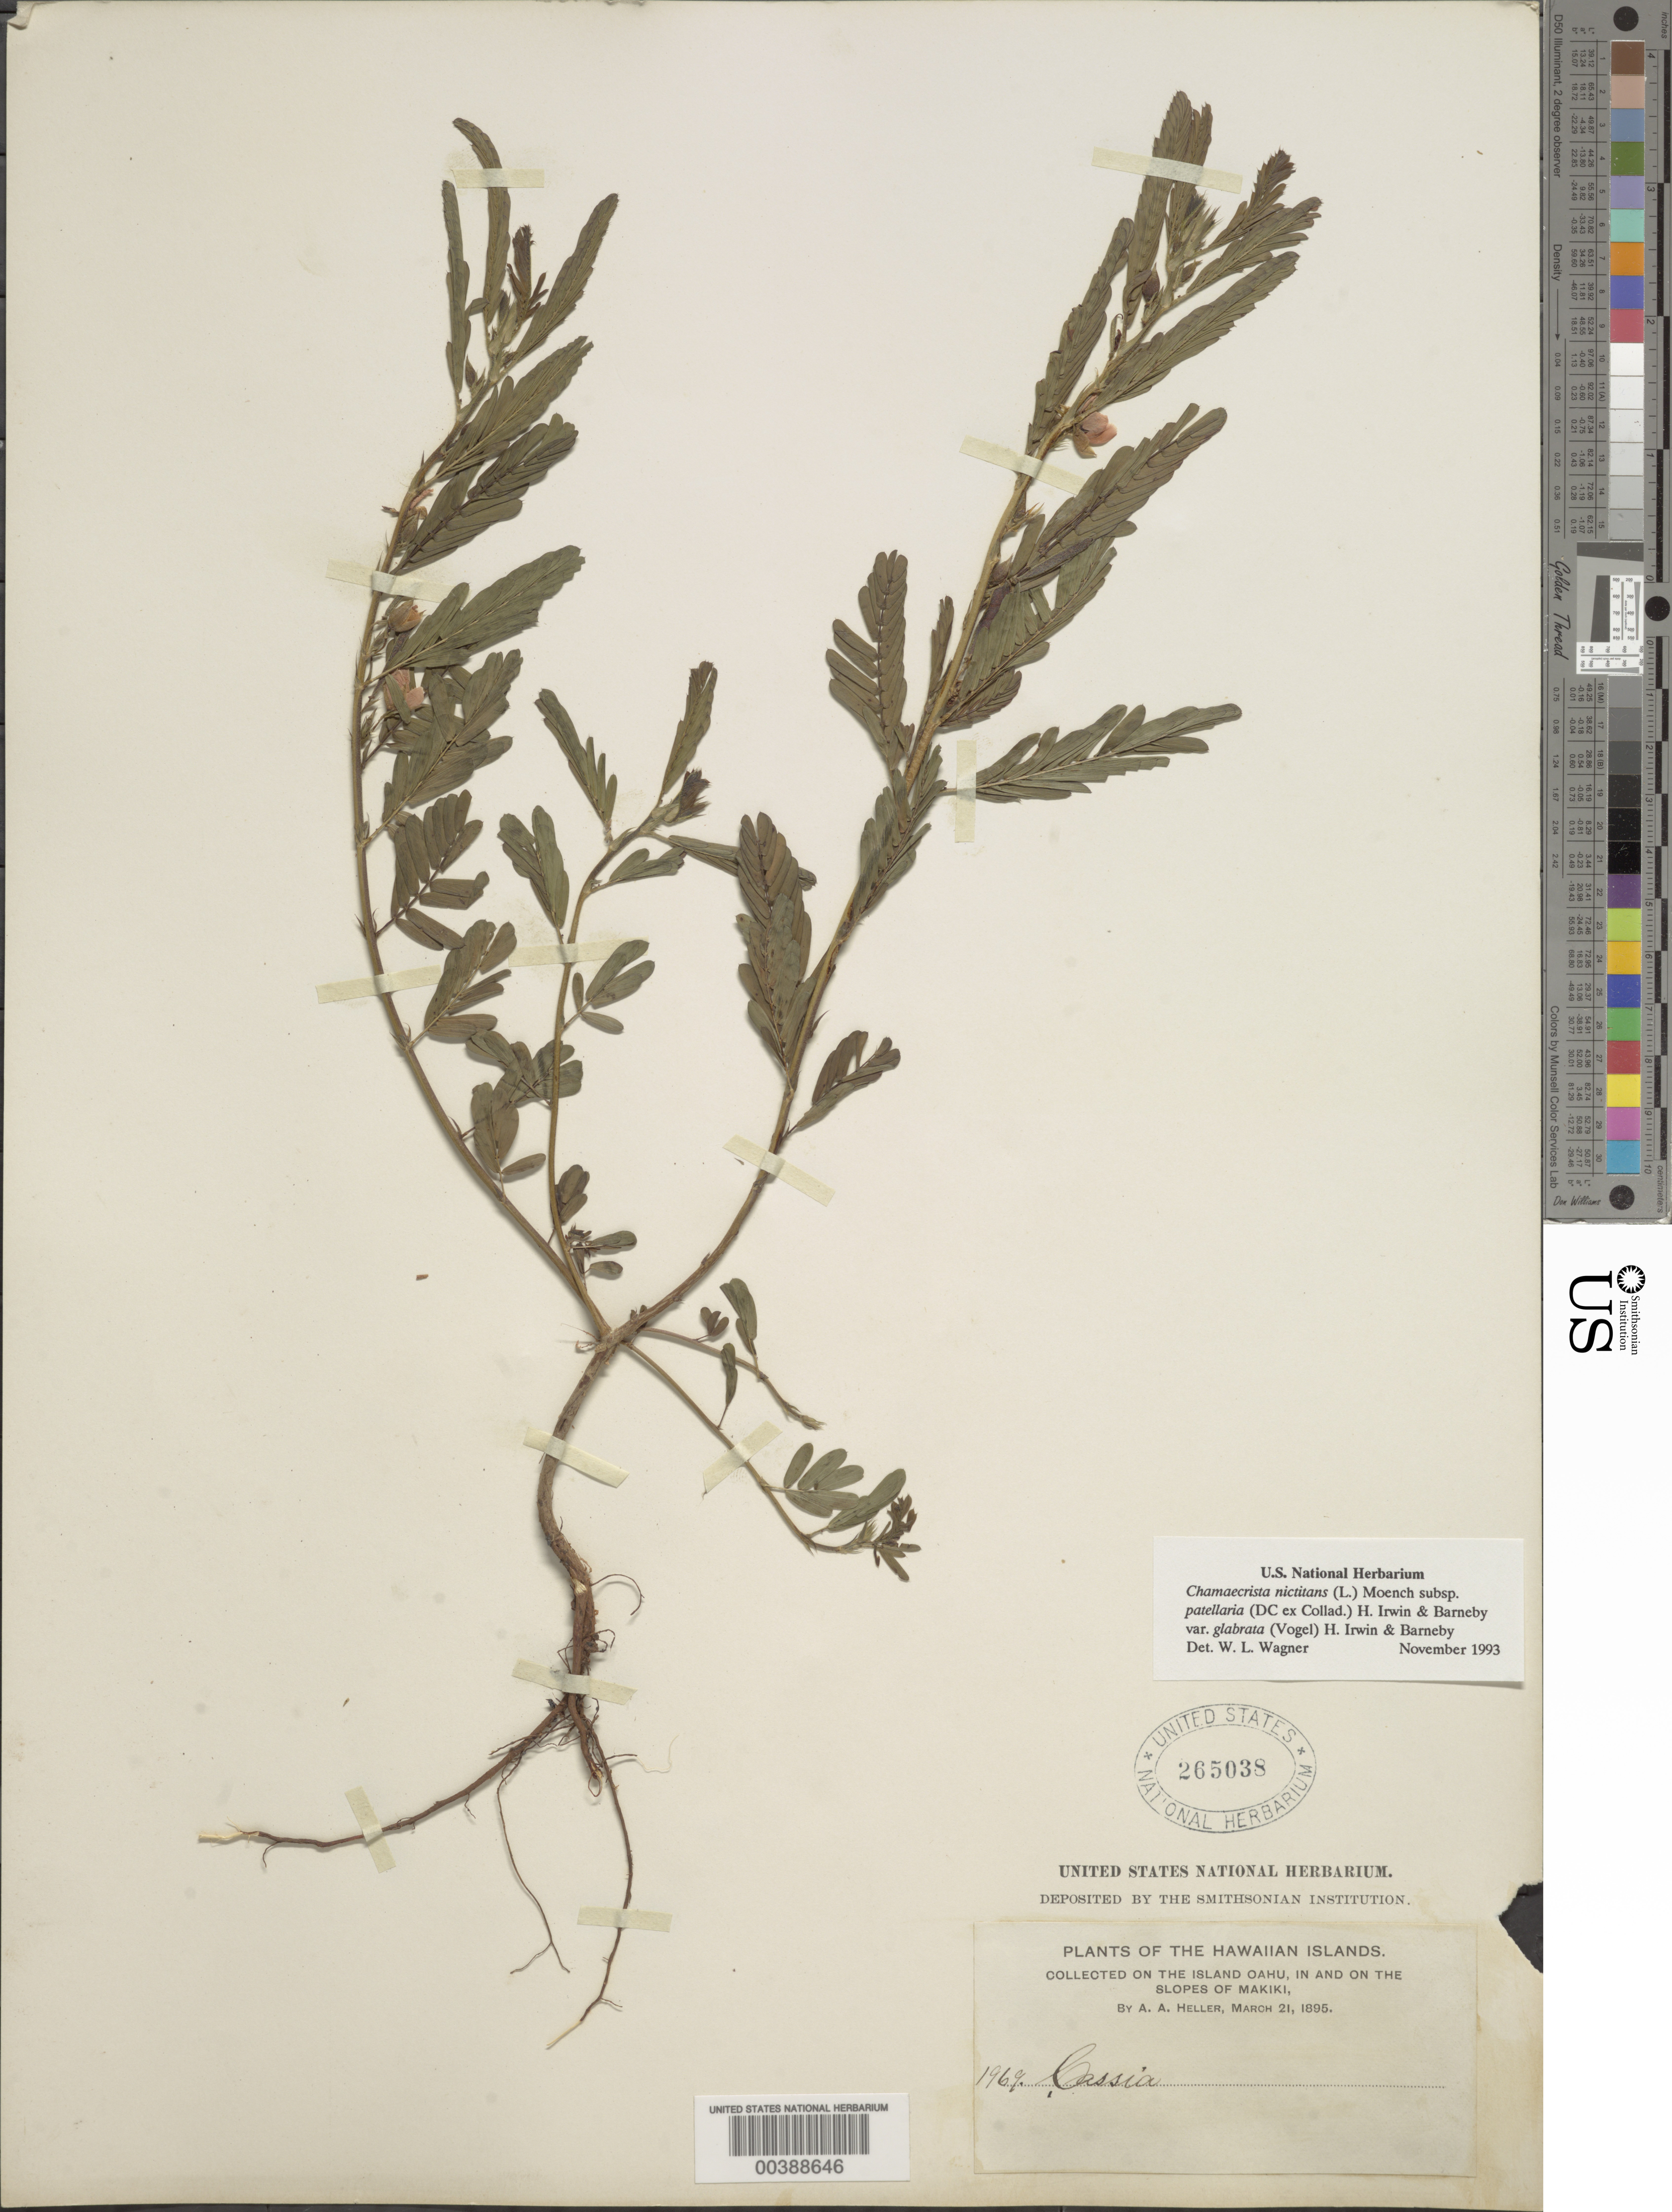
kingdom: Plantae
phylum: Tracheophyta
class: Magnoliopsida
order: Fabales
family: Fabaceae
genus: Chamaecrista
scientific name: Chamaecrista nictitans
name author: (L.) Moench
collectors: A. A. Heller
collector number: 1969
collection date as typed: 21 Mar 1895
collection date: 1895-03-21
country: United States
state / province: Hawaii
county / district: Honolulu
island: Oahu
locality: Slopes of makiki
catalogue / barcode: US 265038